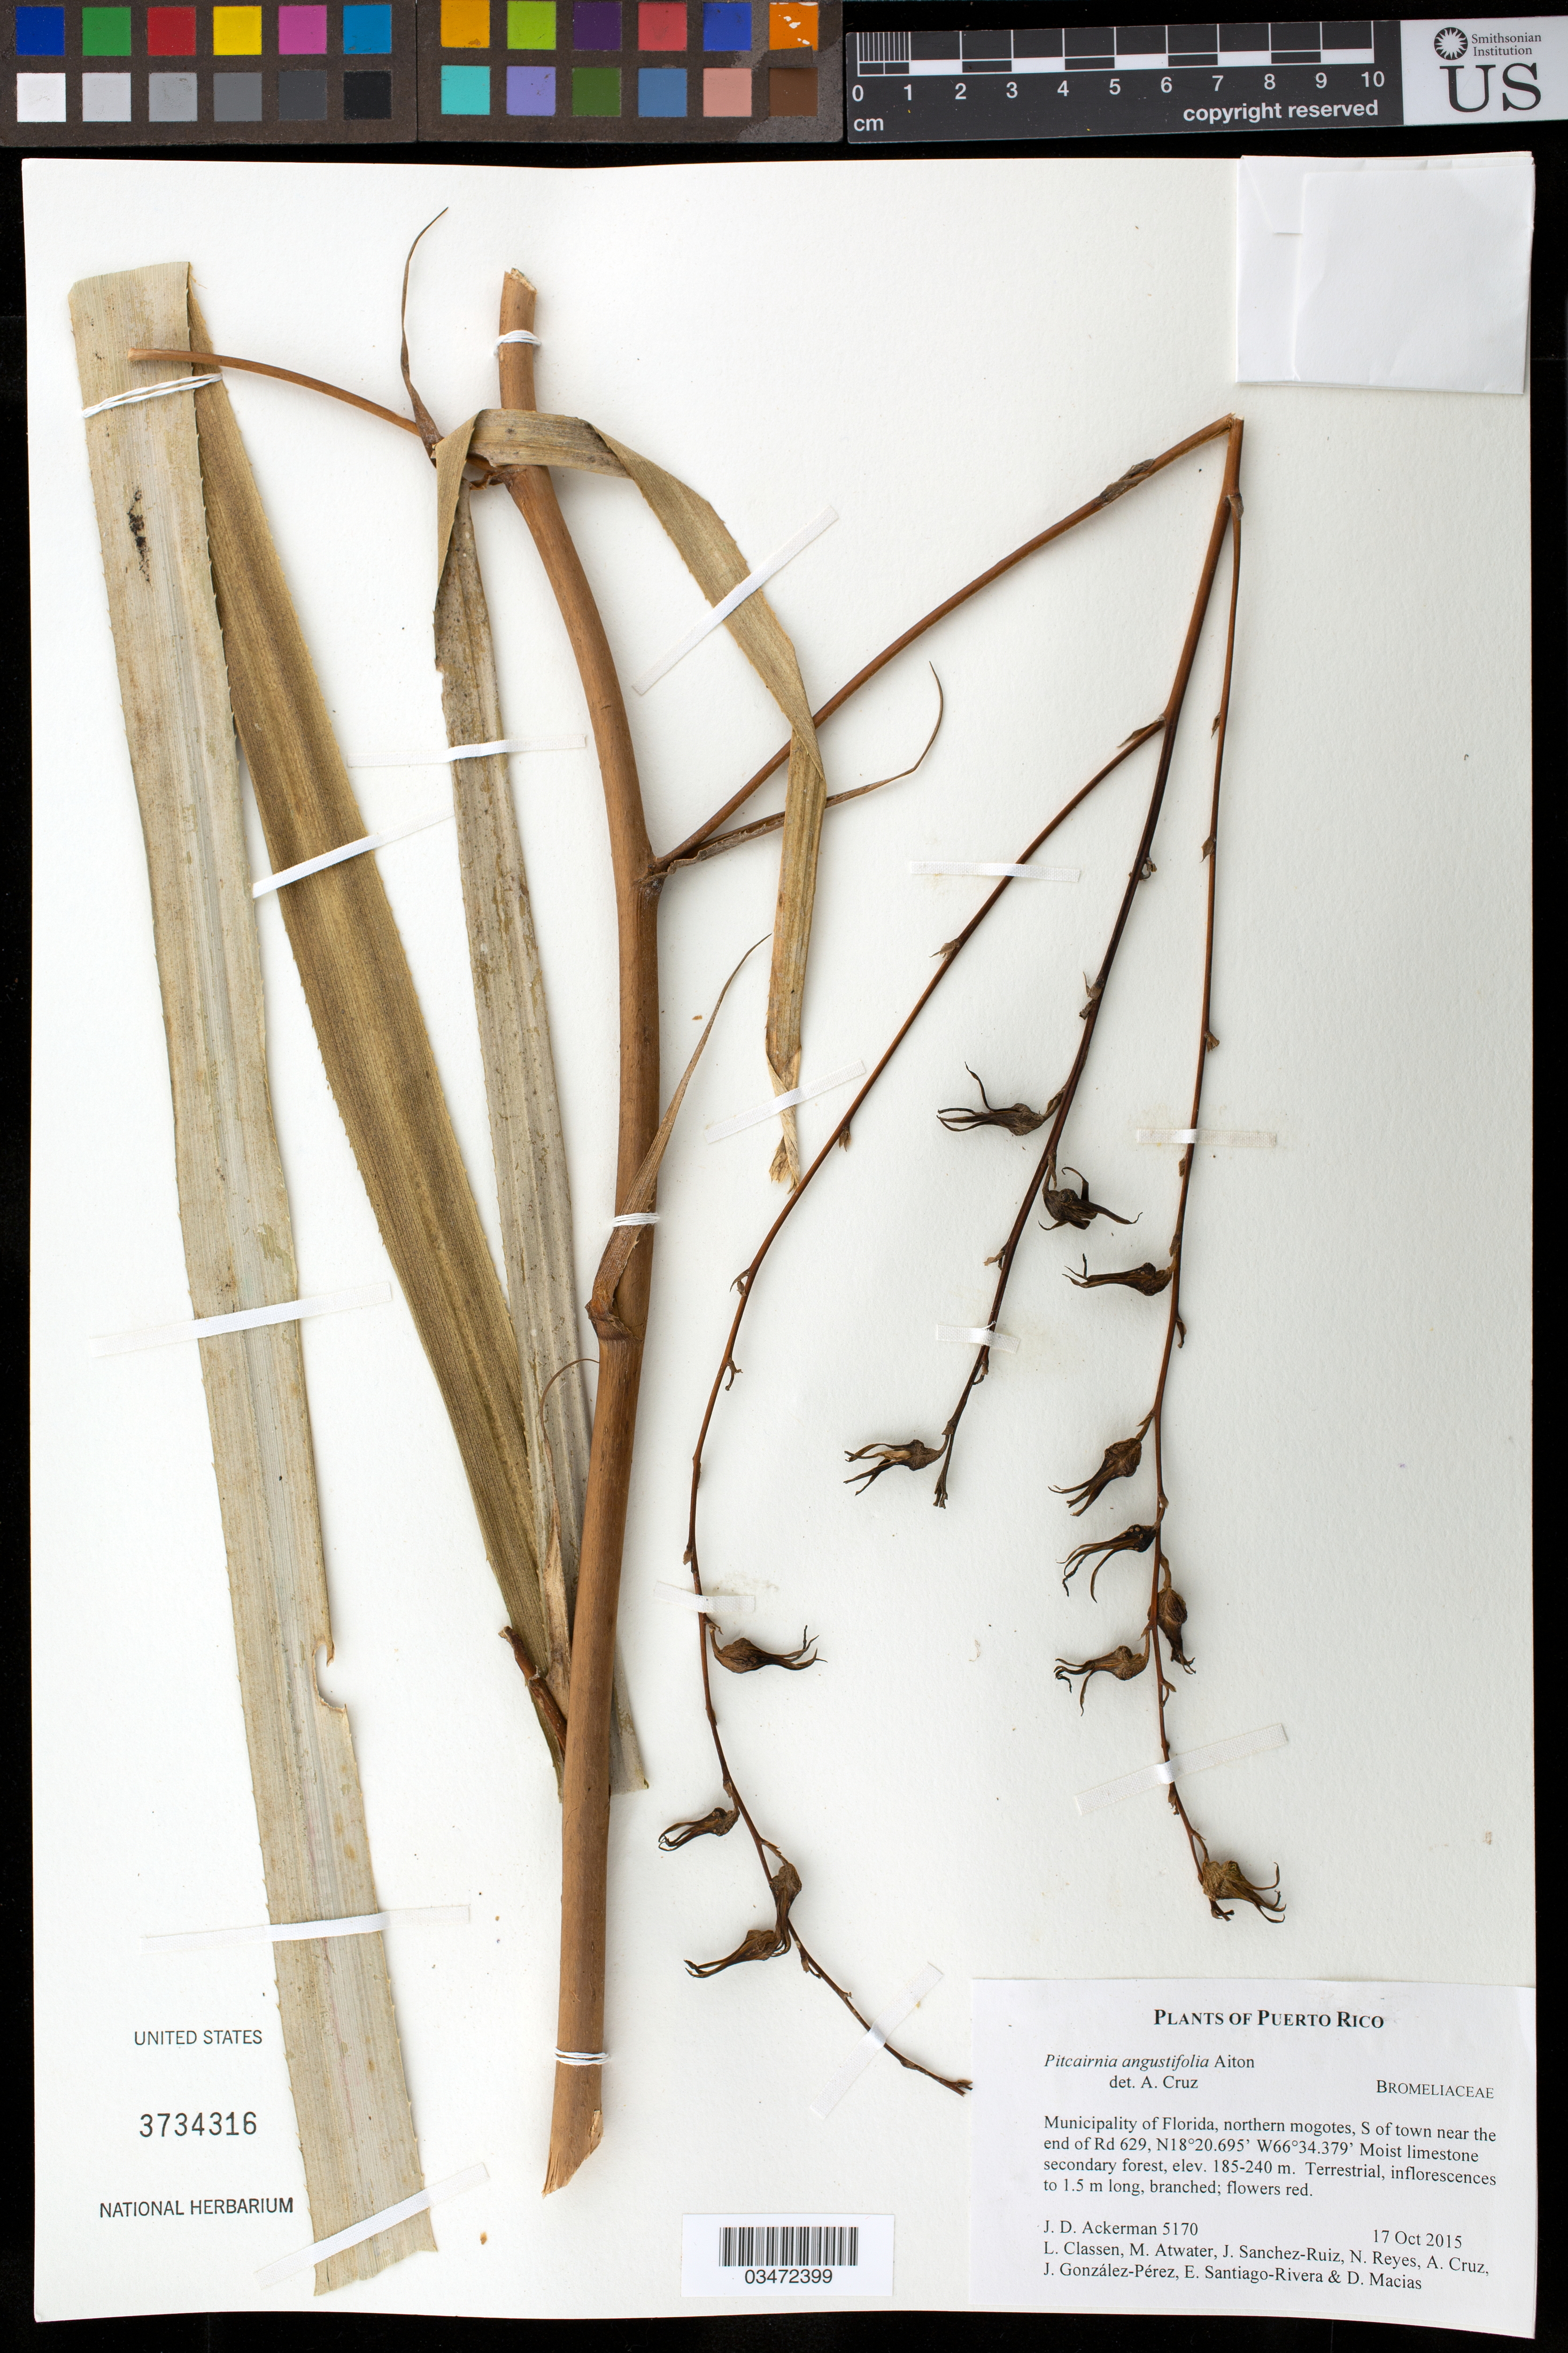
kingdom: Plantae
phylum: Tracheophyta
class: Liliopsida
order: Poales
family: Bromeliaceae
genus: Pitcairnia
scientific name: Pitcairnia angustifolia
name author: Sol. ex Aiton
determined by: Cruz, A.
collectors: J. D. Ackerman, L. Classen, M. Atwater, J. Sanchez-Ruiz, N. Reyes, A. Cruz, J. González-Pérez, E. Santiago-Rivera & D. Macías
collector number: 5170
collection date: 2015-10-17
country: Puerto Rico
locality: Mun. Florida, northern mogotes, S of town near the end of Rd 629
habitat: Moist limestone secondary forest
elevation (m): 185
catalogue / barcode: US 3734316